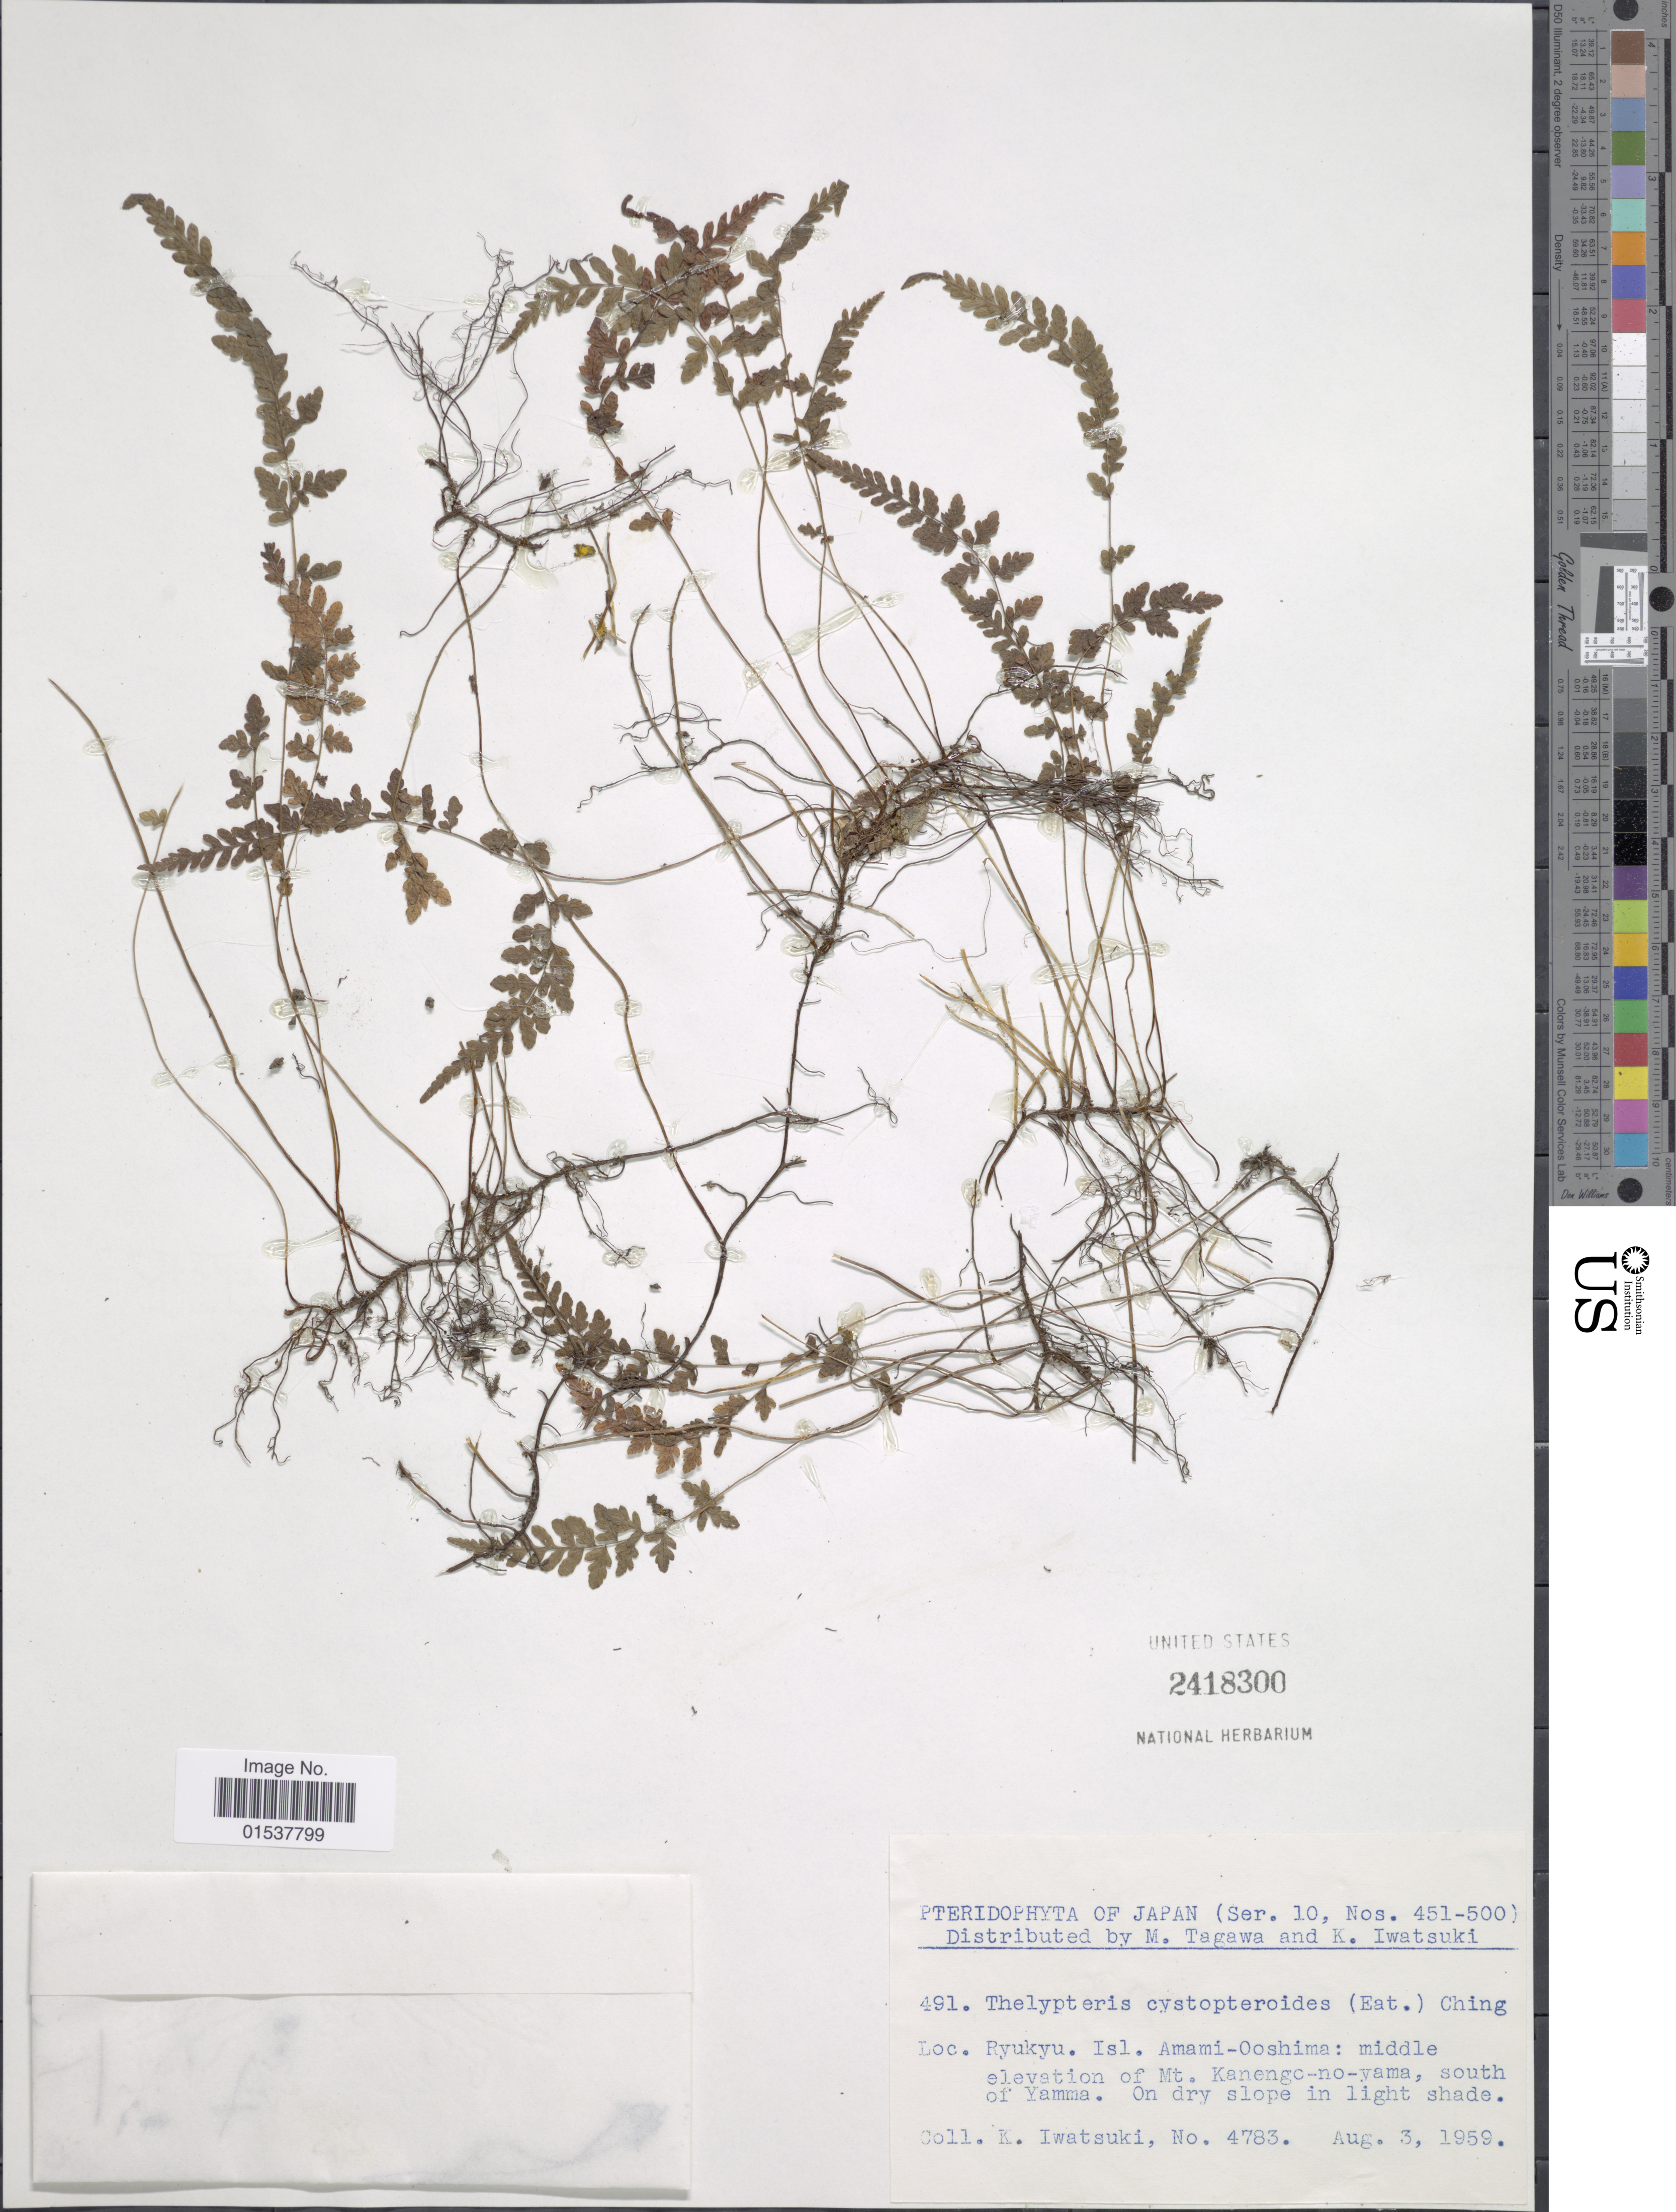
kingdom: Plantae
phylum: Tracheophyta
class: Polypodiopsida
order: Polypodiales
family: Thelypteridaceae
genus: Parathelypteris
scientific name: Parathelypteris cystoperoides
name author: (D.C. Eaton) Ching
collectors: K. Iwatsuki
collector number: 4783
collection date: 1959-08-03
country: Japan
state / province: Okinawa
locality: Ryukyu. Isl. Amami-Ooshima: middle elevation of Mt. Kanengo-no-yama, south of Yamma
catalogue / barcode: US 2418300